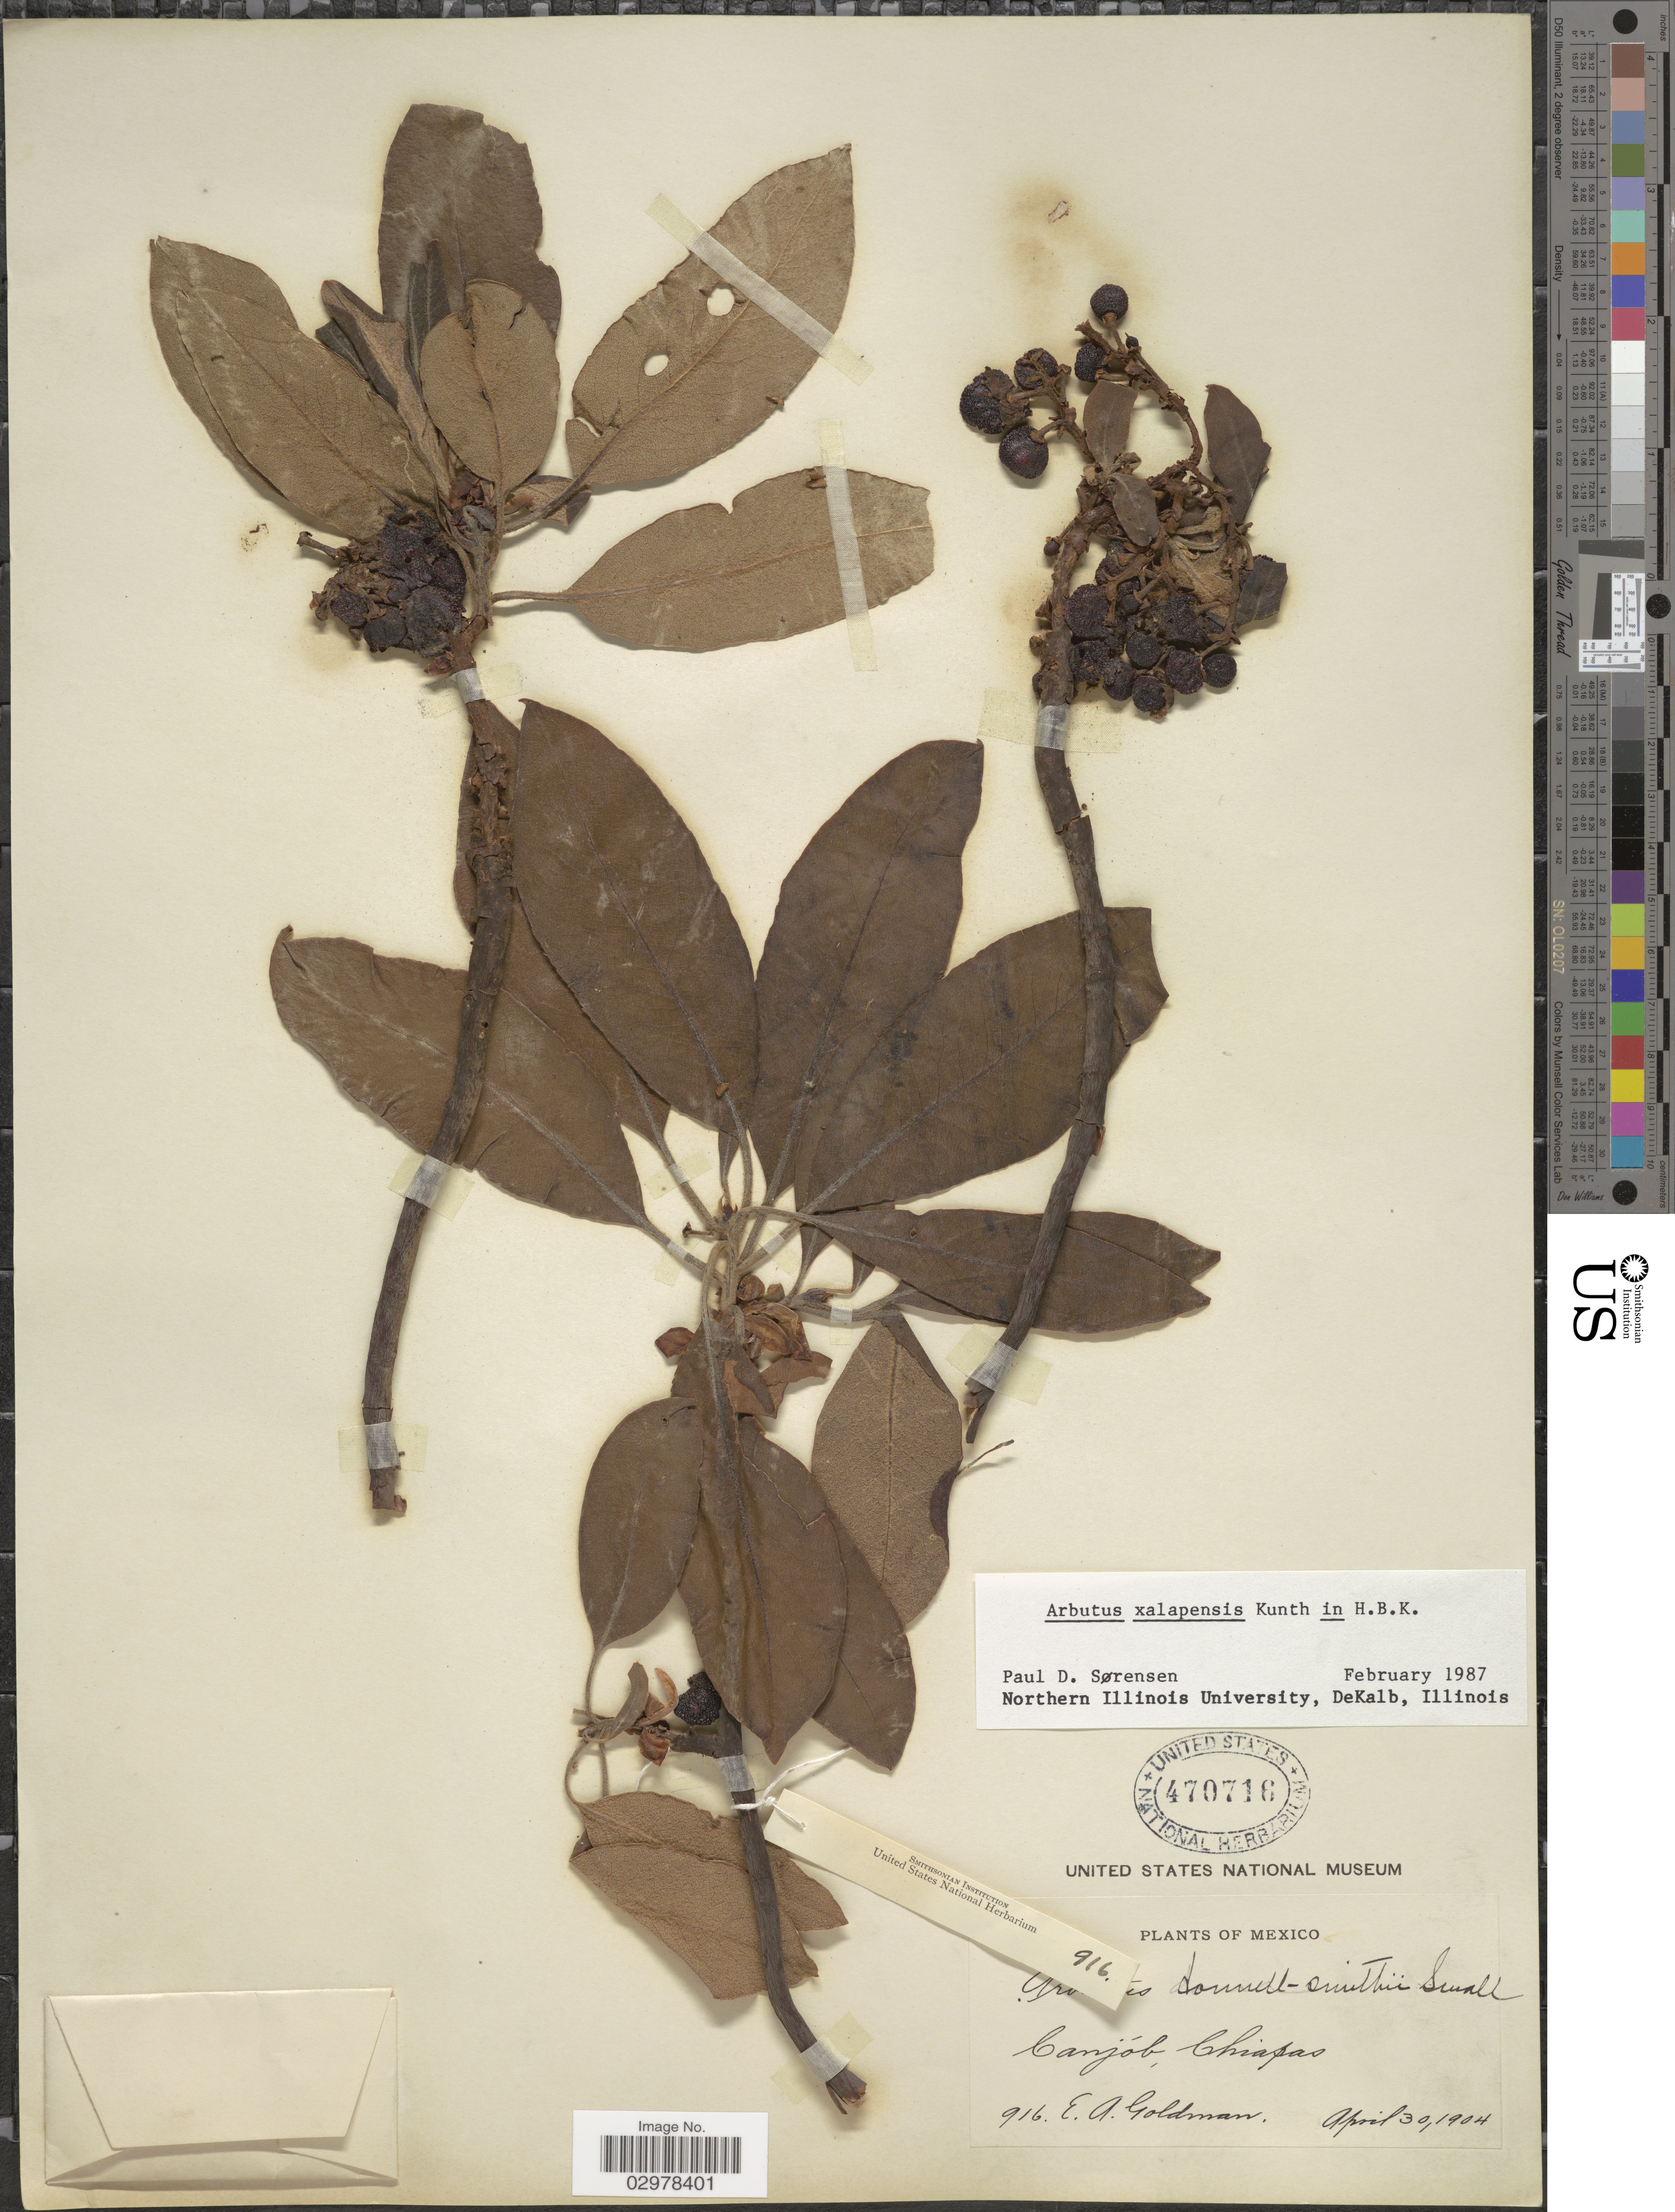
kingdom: Plantae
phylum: Tracheophyta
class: Magnoliopsida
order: Ericales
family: Ericaceae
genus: Arbutus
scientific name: Arbutus xalapensis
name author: Kunth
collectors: E. A. Goldman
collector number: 916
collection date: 1904-04-30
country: Mexico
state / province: Chiapas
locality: Canjób.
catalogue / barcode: US 470716